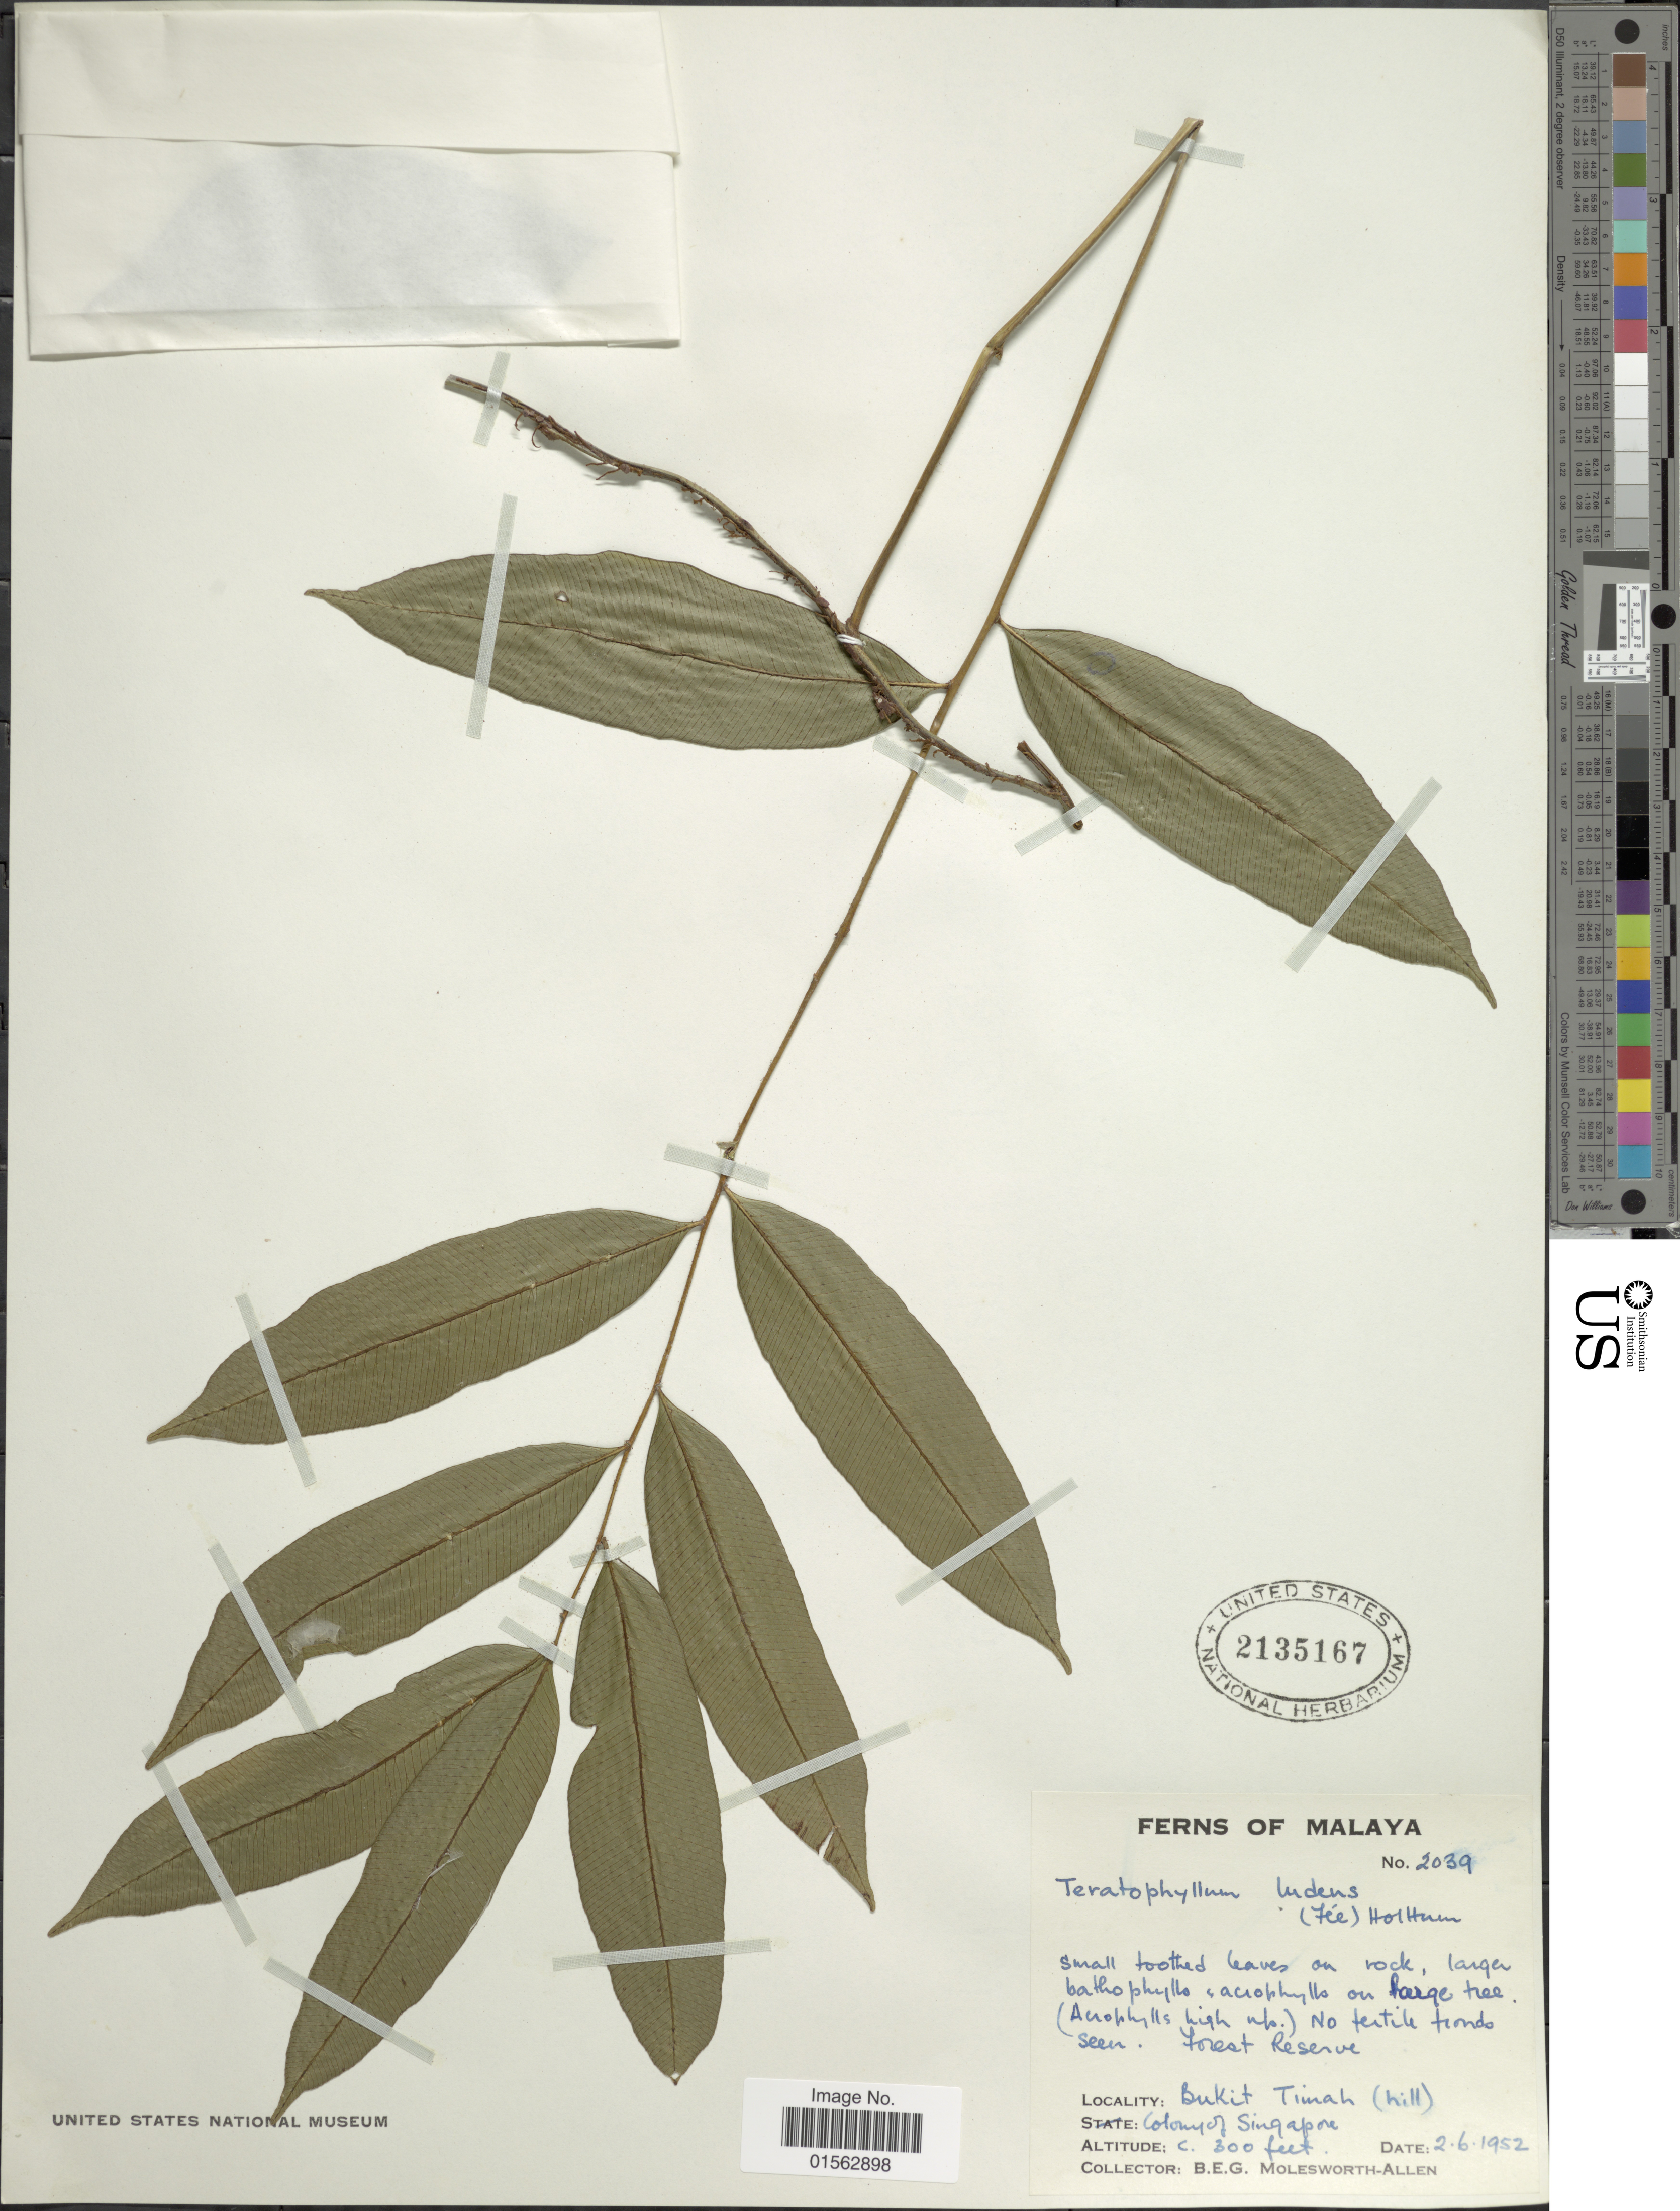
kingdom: Plantae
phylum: Tracheophyta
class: Polypodiopsida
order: Polypodiales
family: Dryopteridaceae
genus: Teratophyllum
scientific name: Teratophyllum ludens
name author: (Fée) Holttum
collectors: B. E. G. Molesworth-Allen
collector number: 2039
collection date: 1952-06-02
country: Malaysia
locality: Malaya, Forest Reserve, Bukit Timah (hill), Colony of Singapore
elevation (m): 91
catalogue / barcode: US 2135167